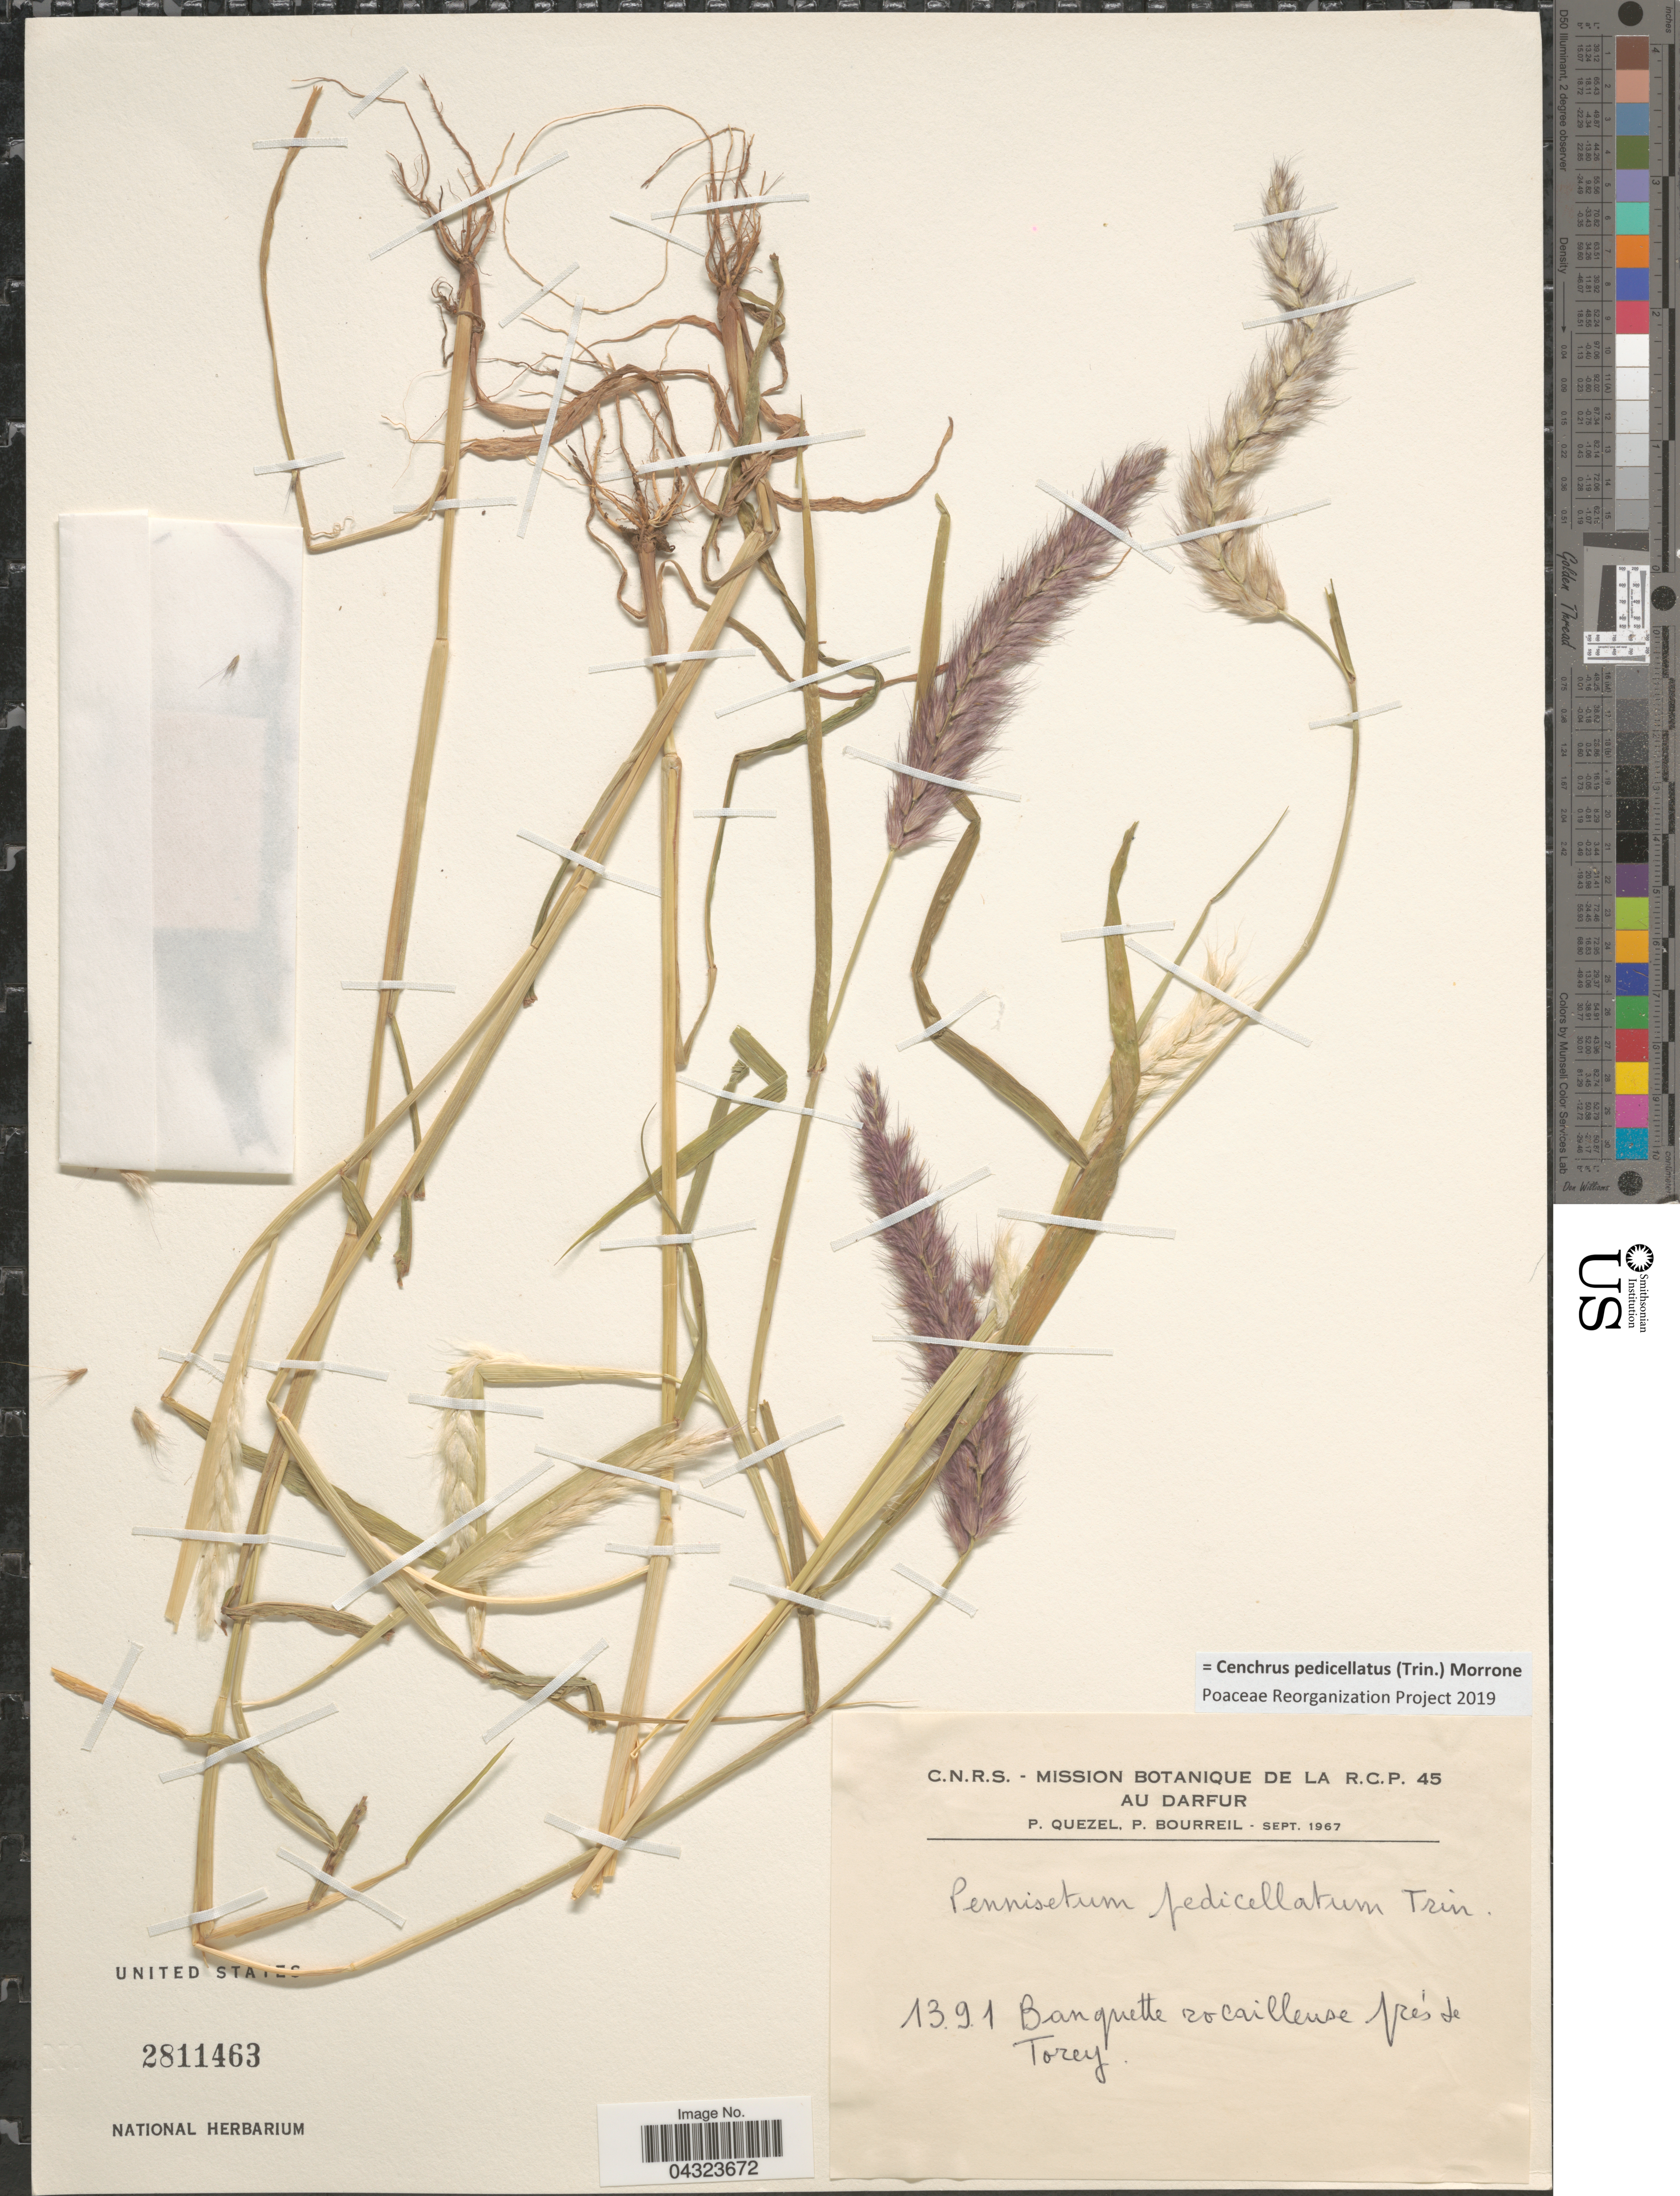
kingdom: Plantae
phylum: Tracheophyta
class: Liliopsida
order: Poales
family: Poaceae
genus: Cenchrus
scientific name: Cenchrus pedicellatus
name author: (Trin.) Morrone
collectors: P. Quezel & P. Bourreil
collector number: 1391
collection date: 1967-09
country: Sudan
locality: C.N.R.S. - Mission Botanique de la R.C.P. 45 au Darfur. Banquette rocailleuse près de Torey.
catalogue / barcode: US 2811463